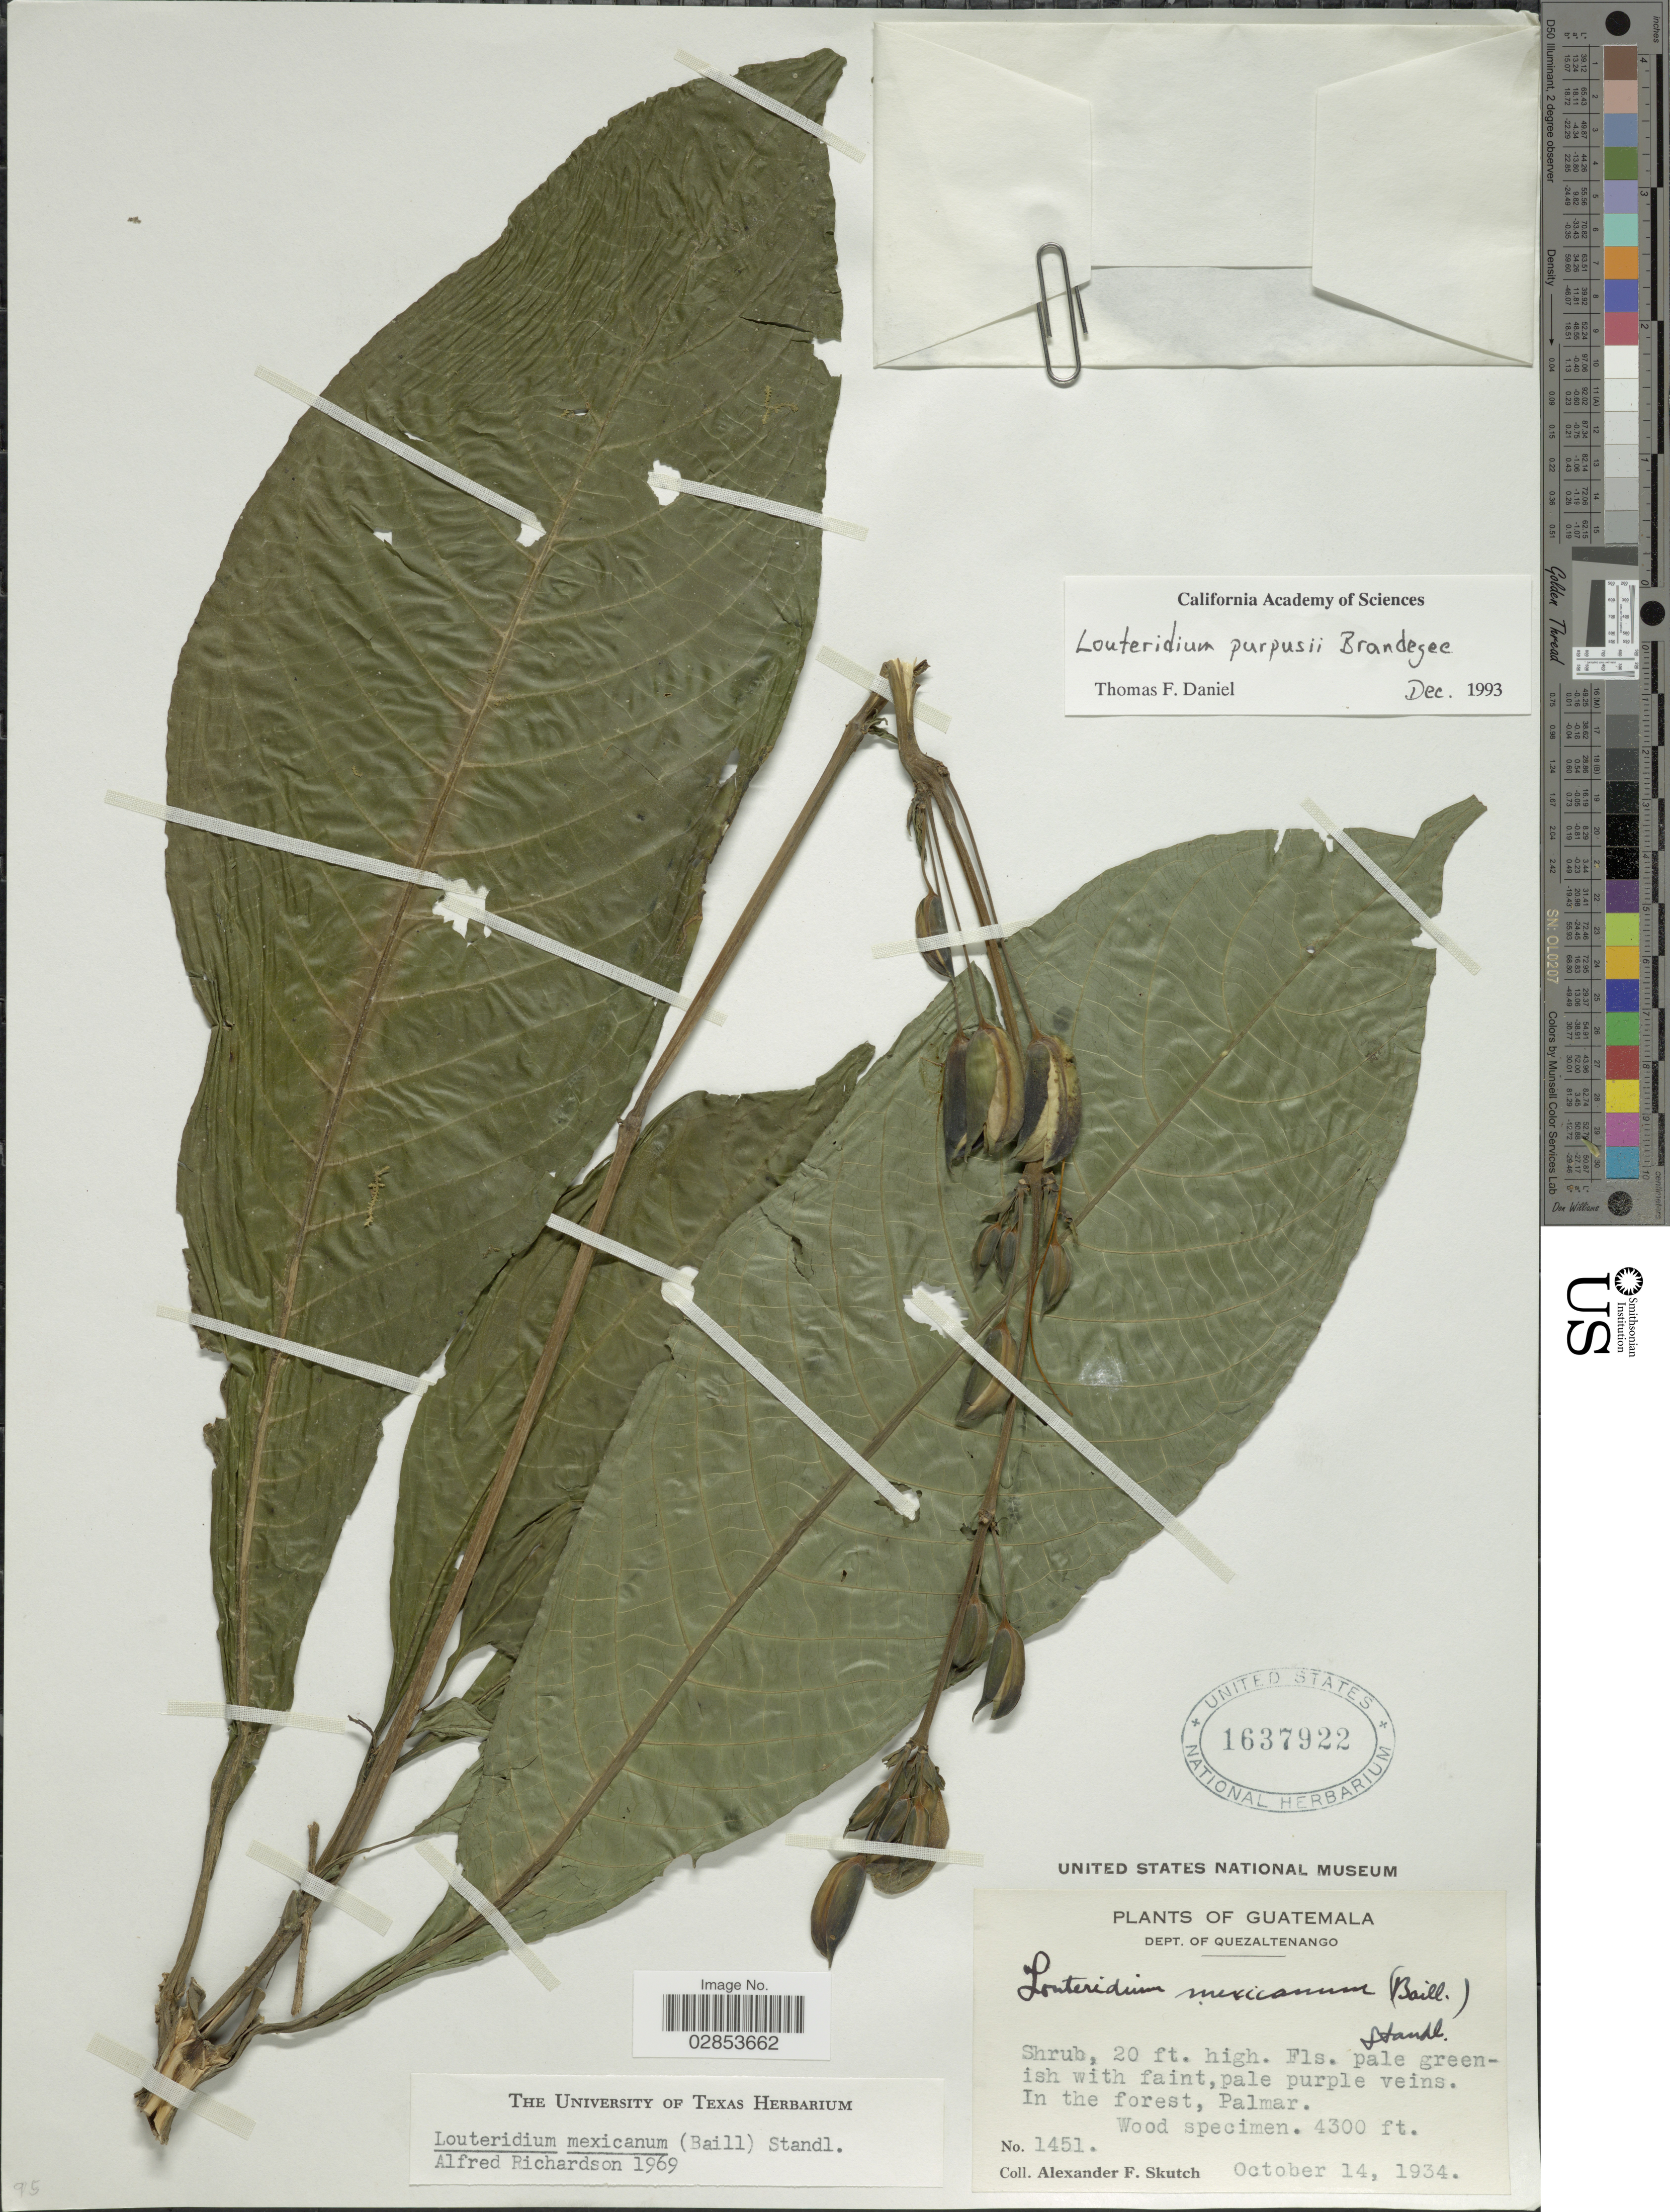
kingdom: Plantae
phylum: Tracheophyta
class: Magnoliopsida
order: Lamiales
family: Acanthaceae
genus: Louteridium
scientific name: Louteridium purpusii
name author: Brandegee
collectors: A. F. Skutch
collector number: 1451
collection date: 1934-10-14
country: Guatemala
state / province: Quetzaltenango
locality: Dept. of Quezaltenango. Palmar.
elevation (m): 1311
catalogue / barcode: US 1637922